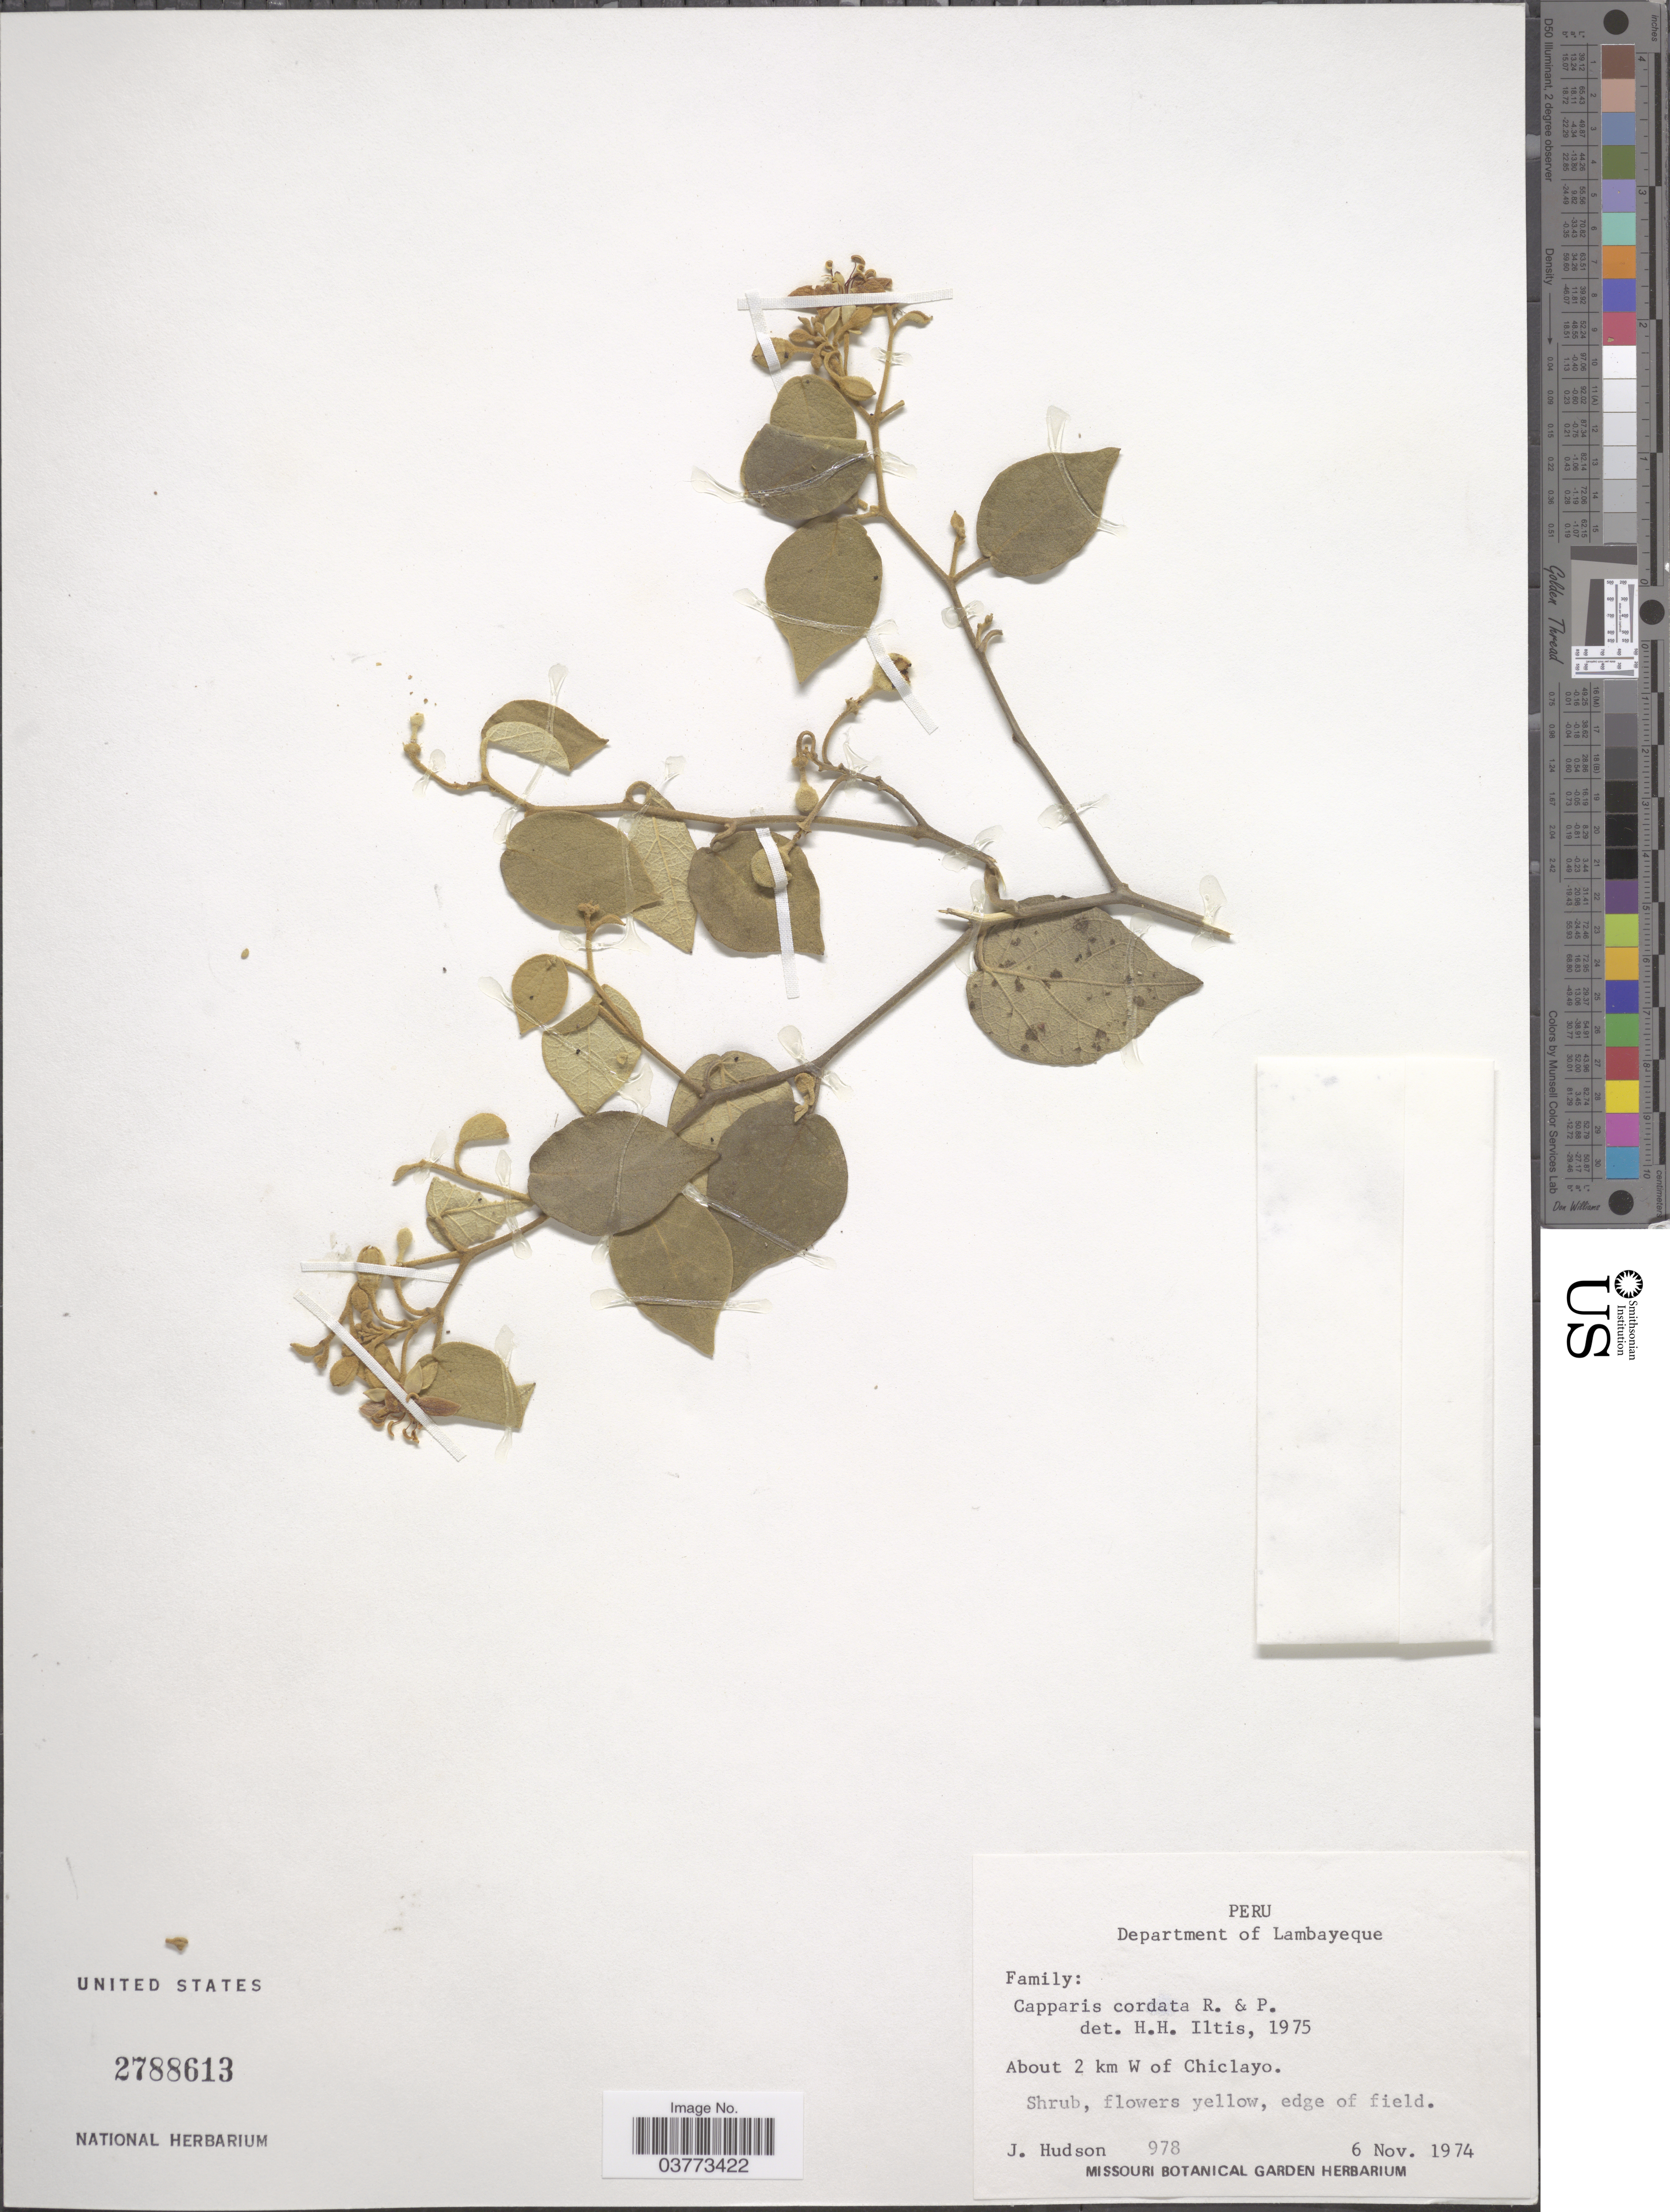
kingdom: Plantae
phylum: Tracheophyta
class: Magnoliopsida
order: Brassicales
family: Capparaceae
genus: Capparicordis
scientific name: Capparicordis crotonoides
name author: (Kunth) Iltis & Cornejo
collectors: J. Hudson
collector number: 978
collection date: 1974-11-06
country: Peru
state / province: Lambayeque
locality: Departement of Lambayeque. About 2 km W of Chiclayo.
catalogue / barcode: US 2788613